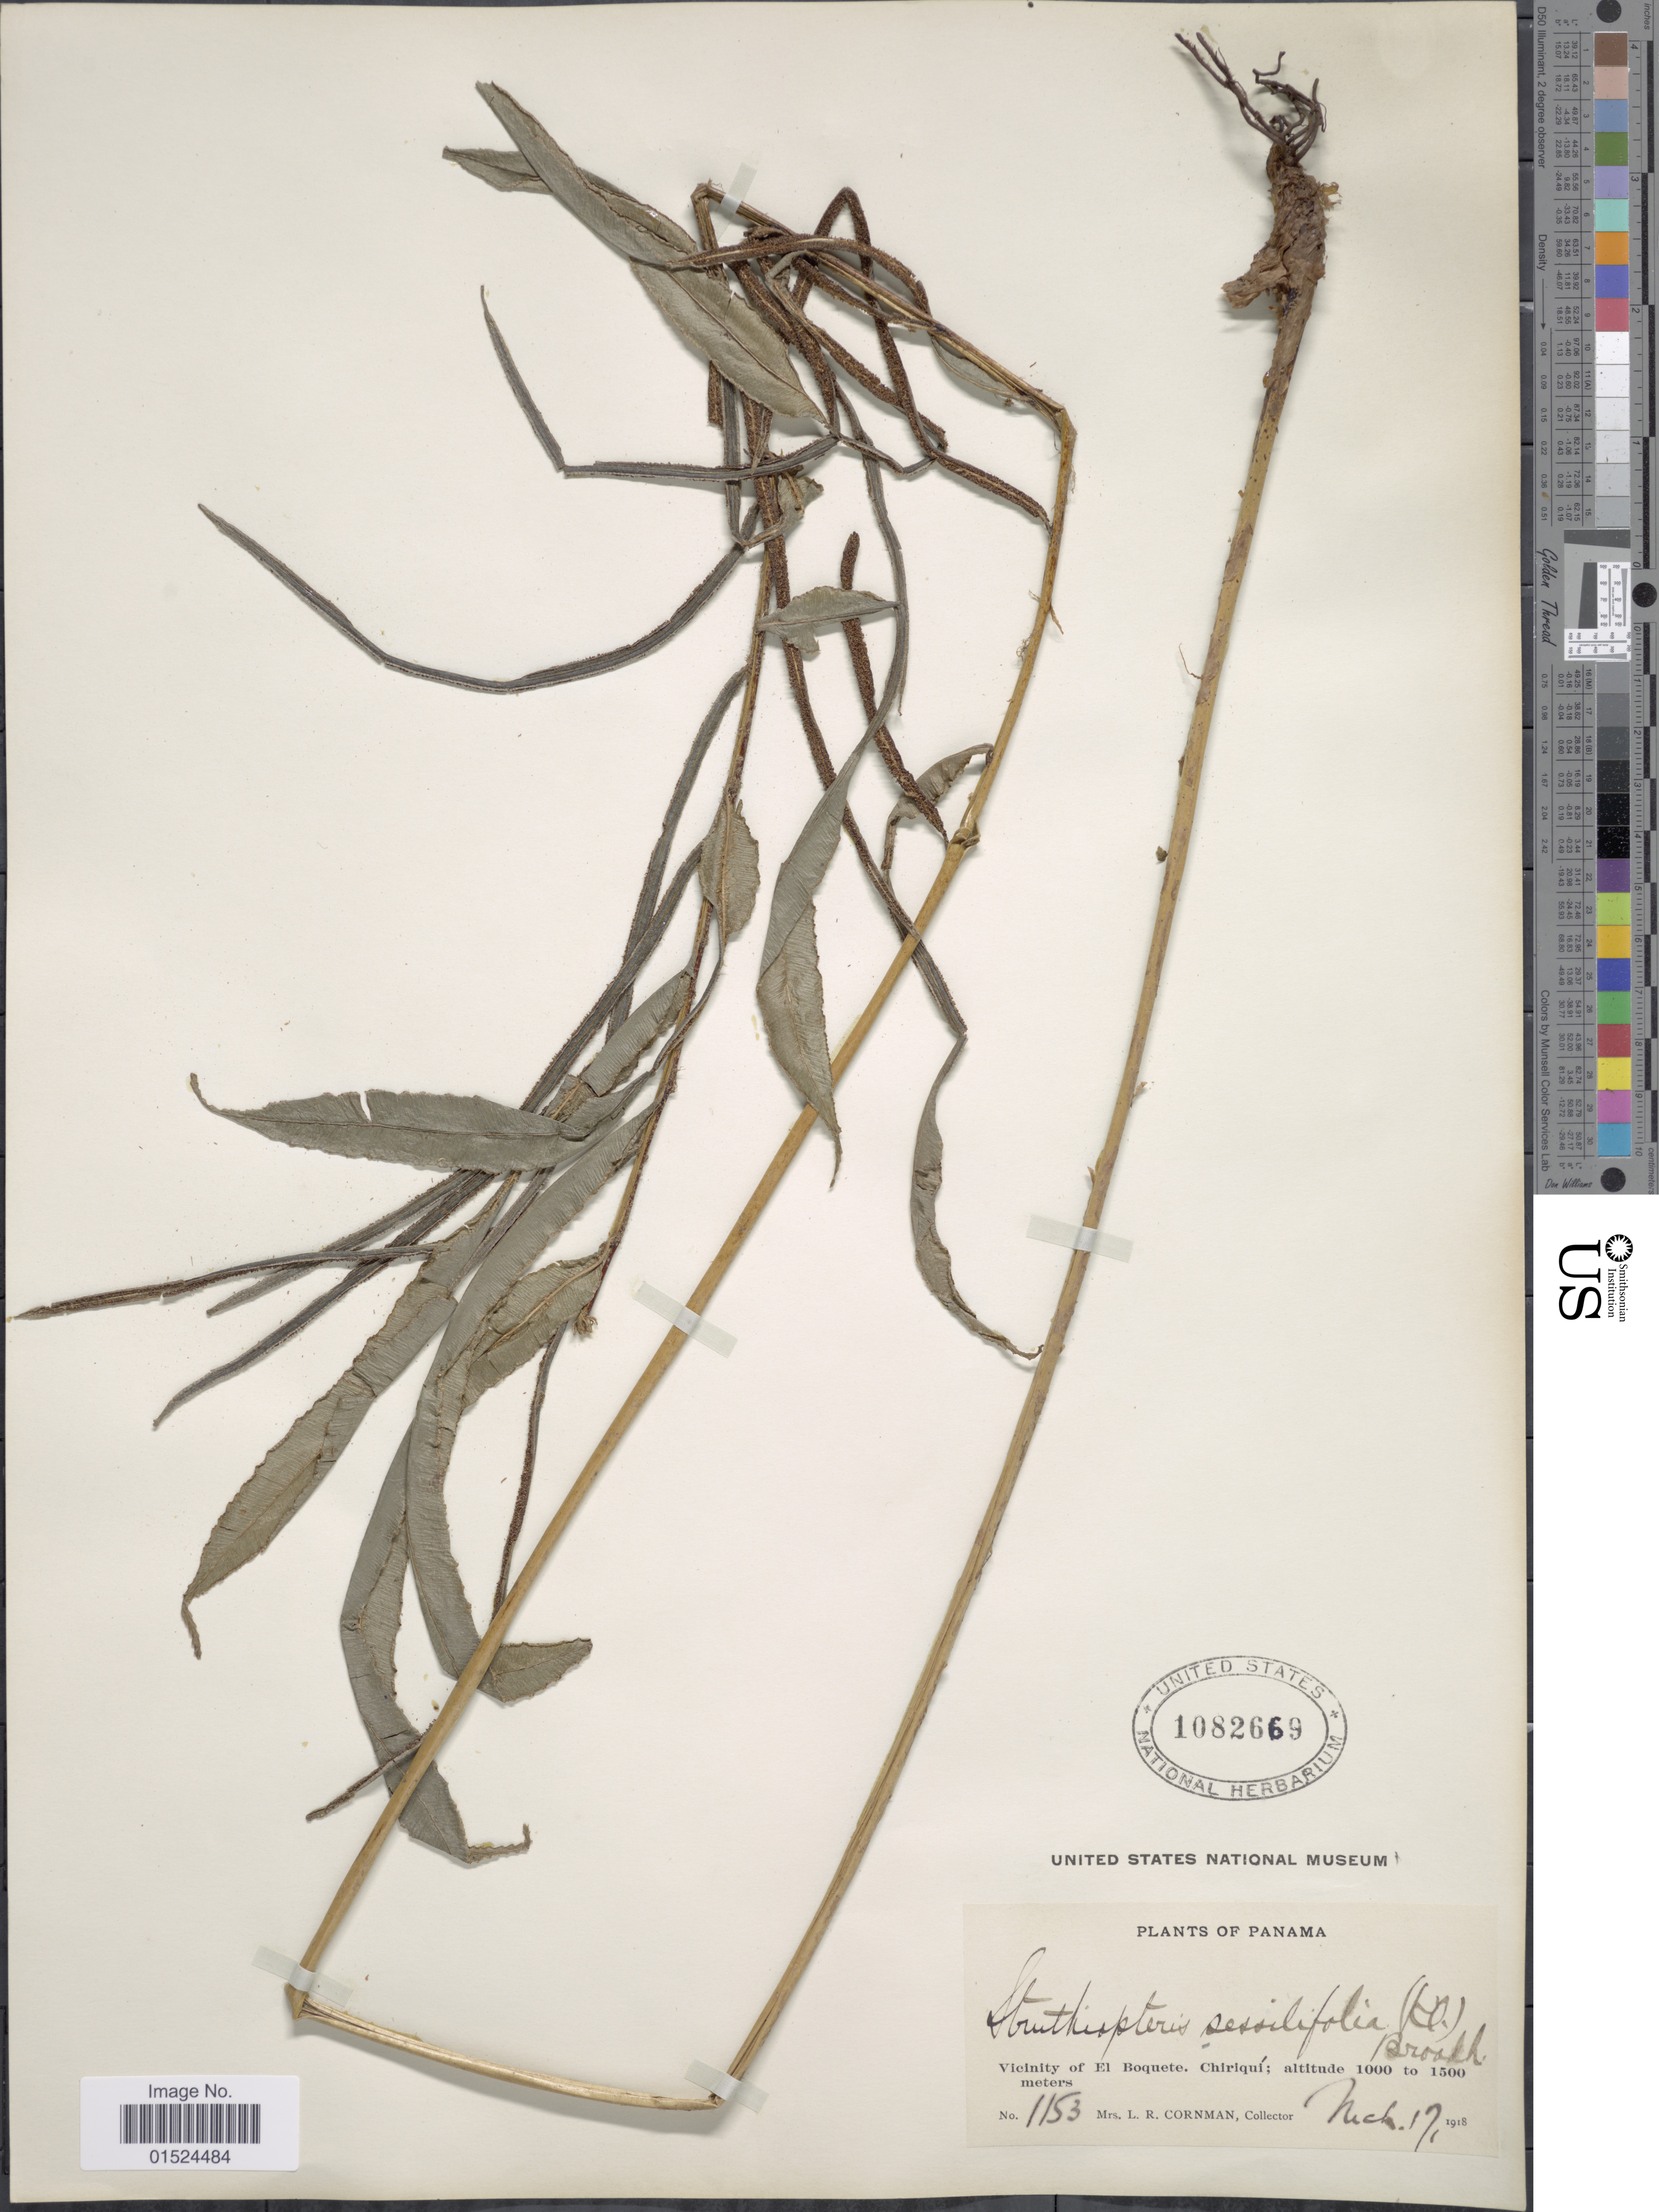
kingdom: Plantae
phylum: Tracheophyta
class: Polypodiopsida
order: Polypodiales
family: Blechnaceae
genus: Blechnum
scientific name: Blechnum schiedeanum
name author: (Schltdl. ex C. Presl) Hieron.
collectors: L. Cornman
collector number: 1153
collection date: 1918-03-17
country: Panama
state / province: Chiriqui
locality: Vicinity of El Boquete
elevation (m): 1000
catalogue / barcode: US 1082669